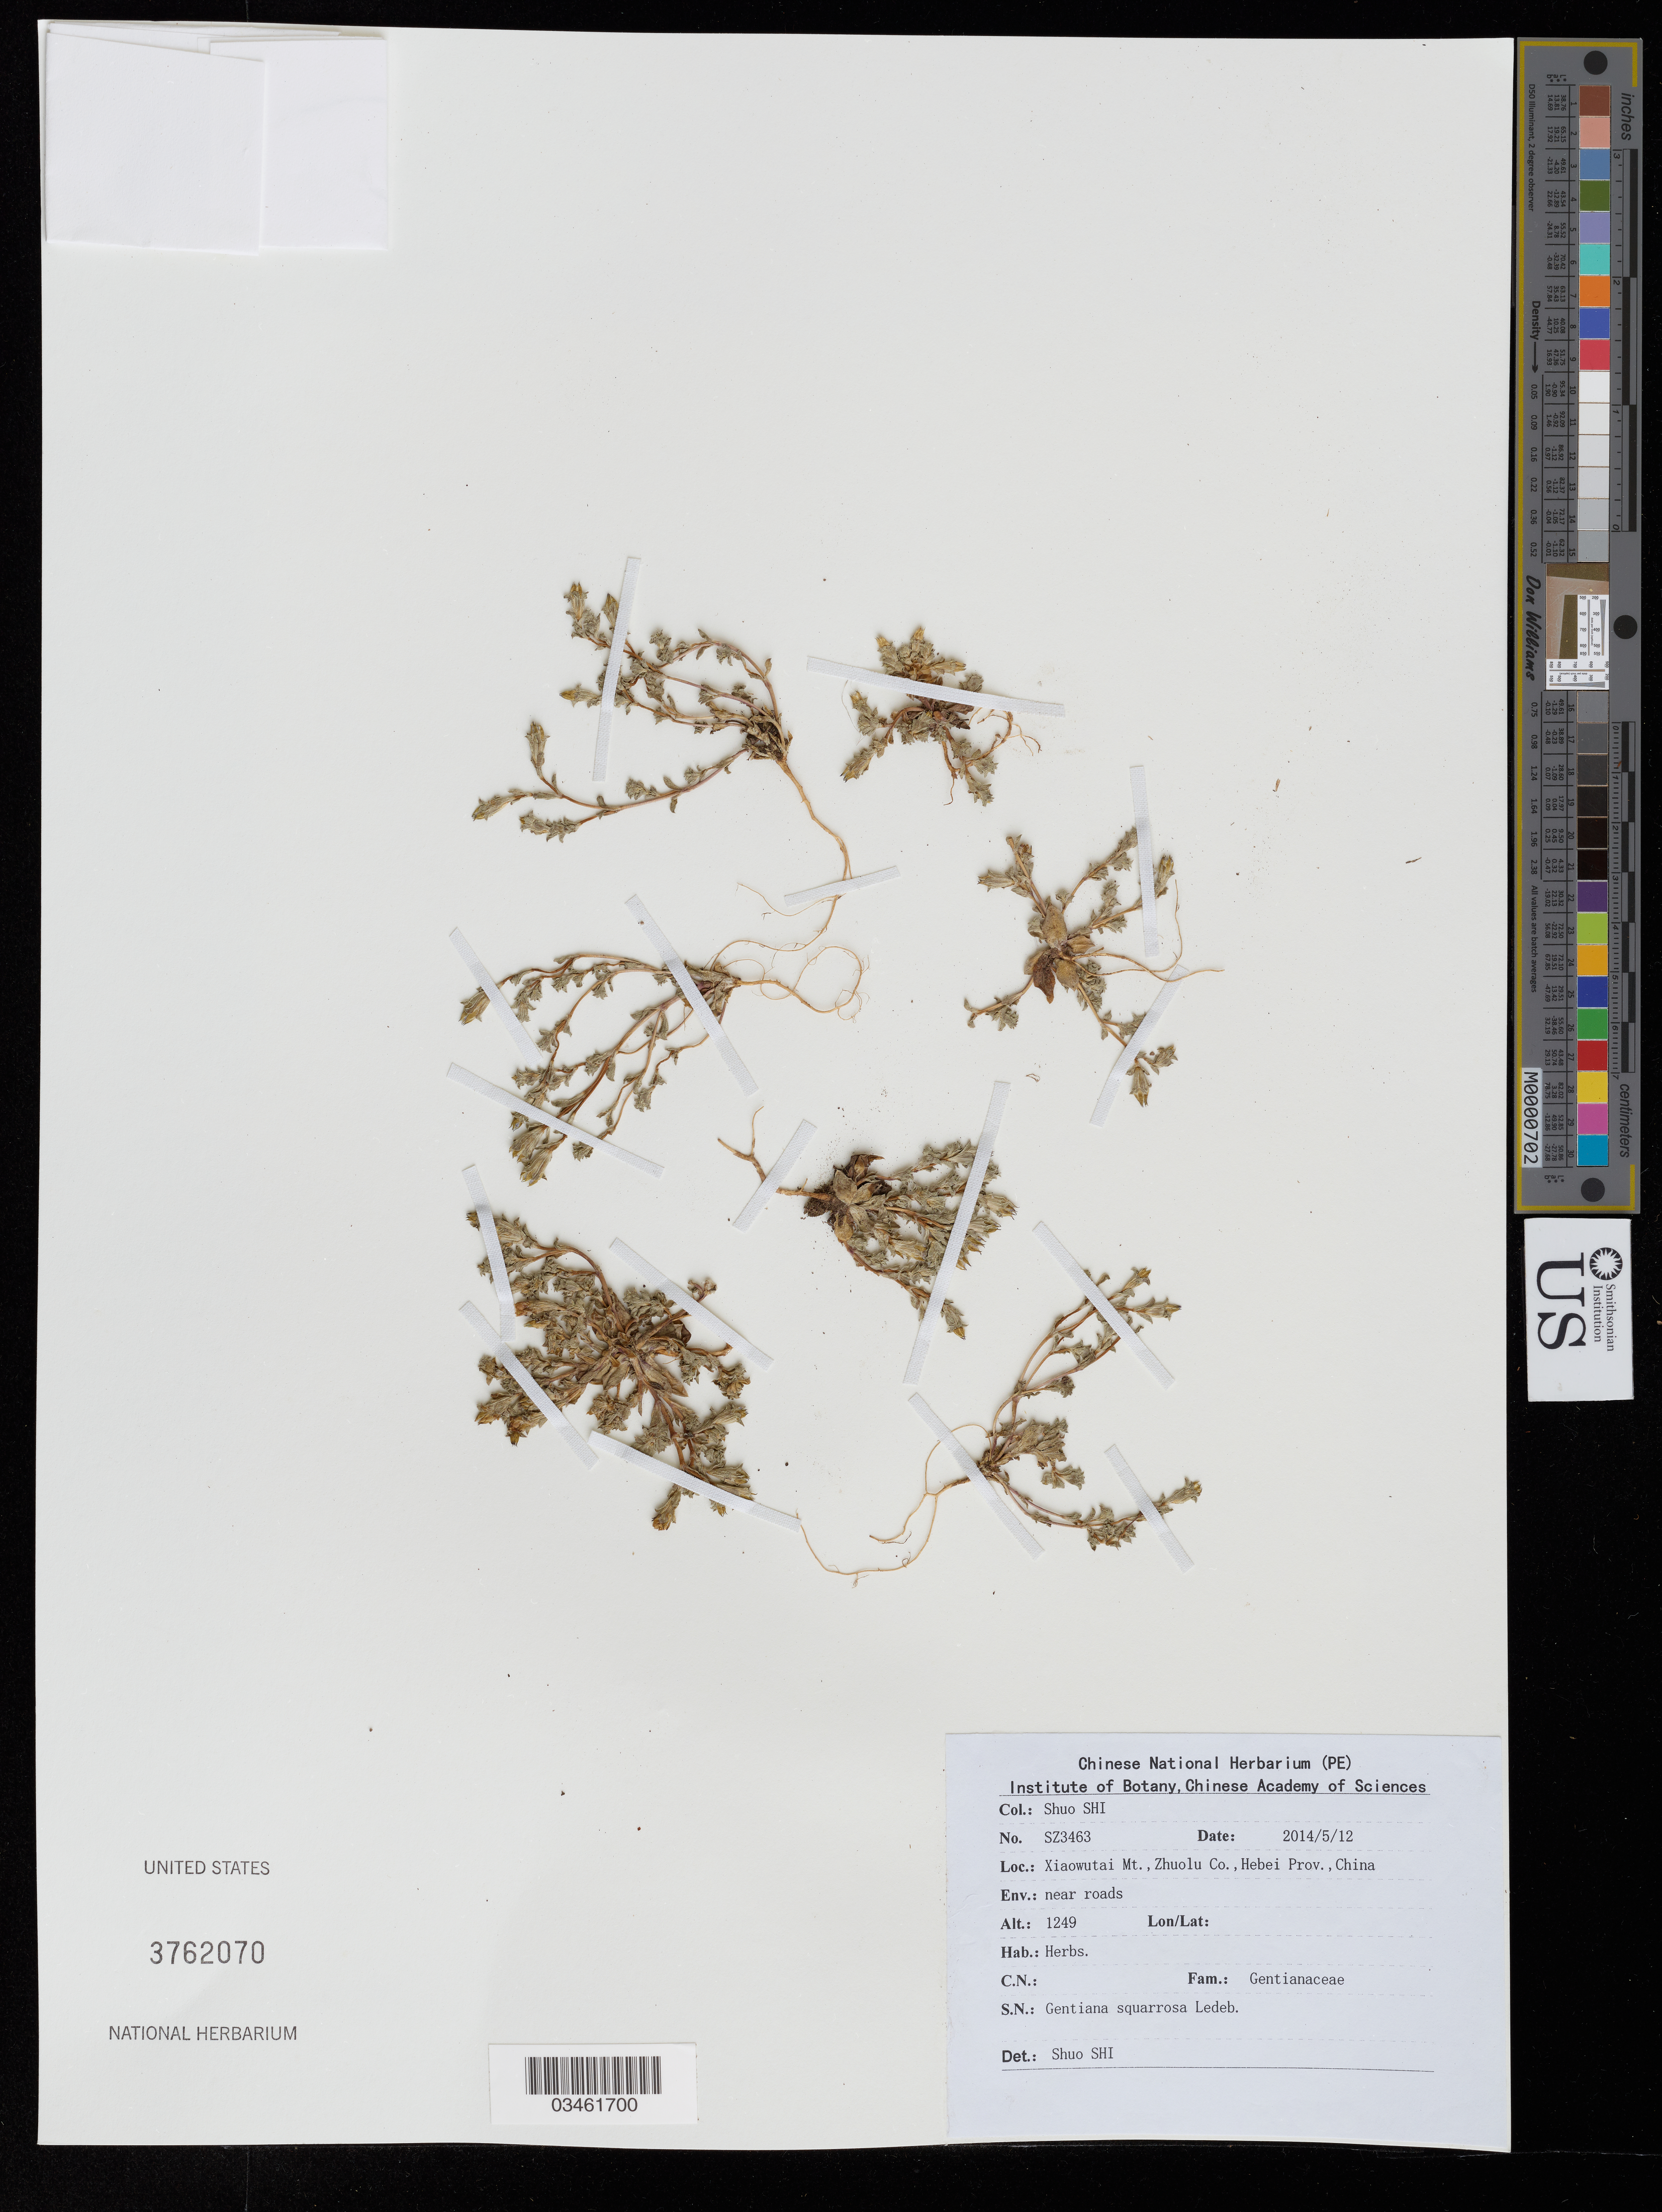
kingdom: Plantae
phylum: Tracheophyta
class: Magnoliopsida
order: Gentianales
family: Gentianaceae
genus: Gentiana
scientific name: Gentiana squarrosa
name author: Ledeb.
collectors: S. Shi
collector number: SZ3463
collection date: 2014-05-12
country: China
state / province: Hebei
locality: Xiaowutai Mt., Zhuolu Co.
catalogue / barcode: US 3762070